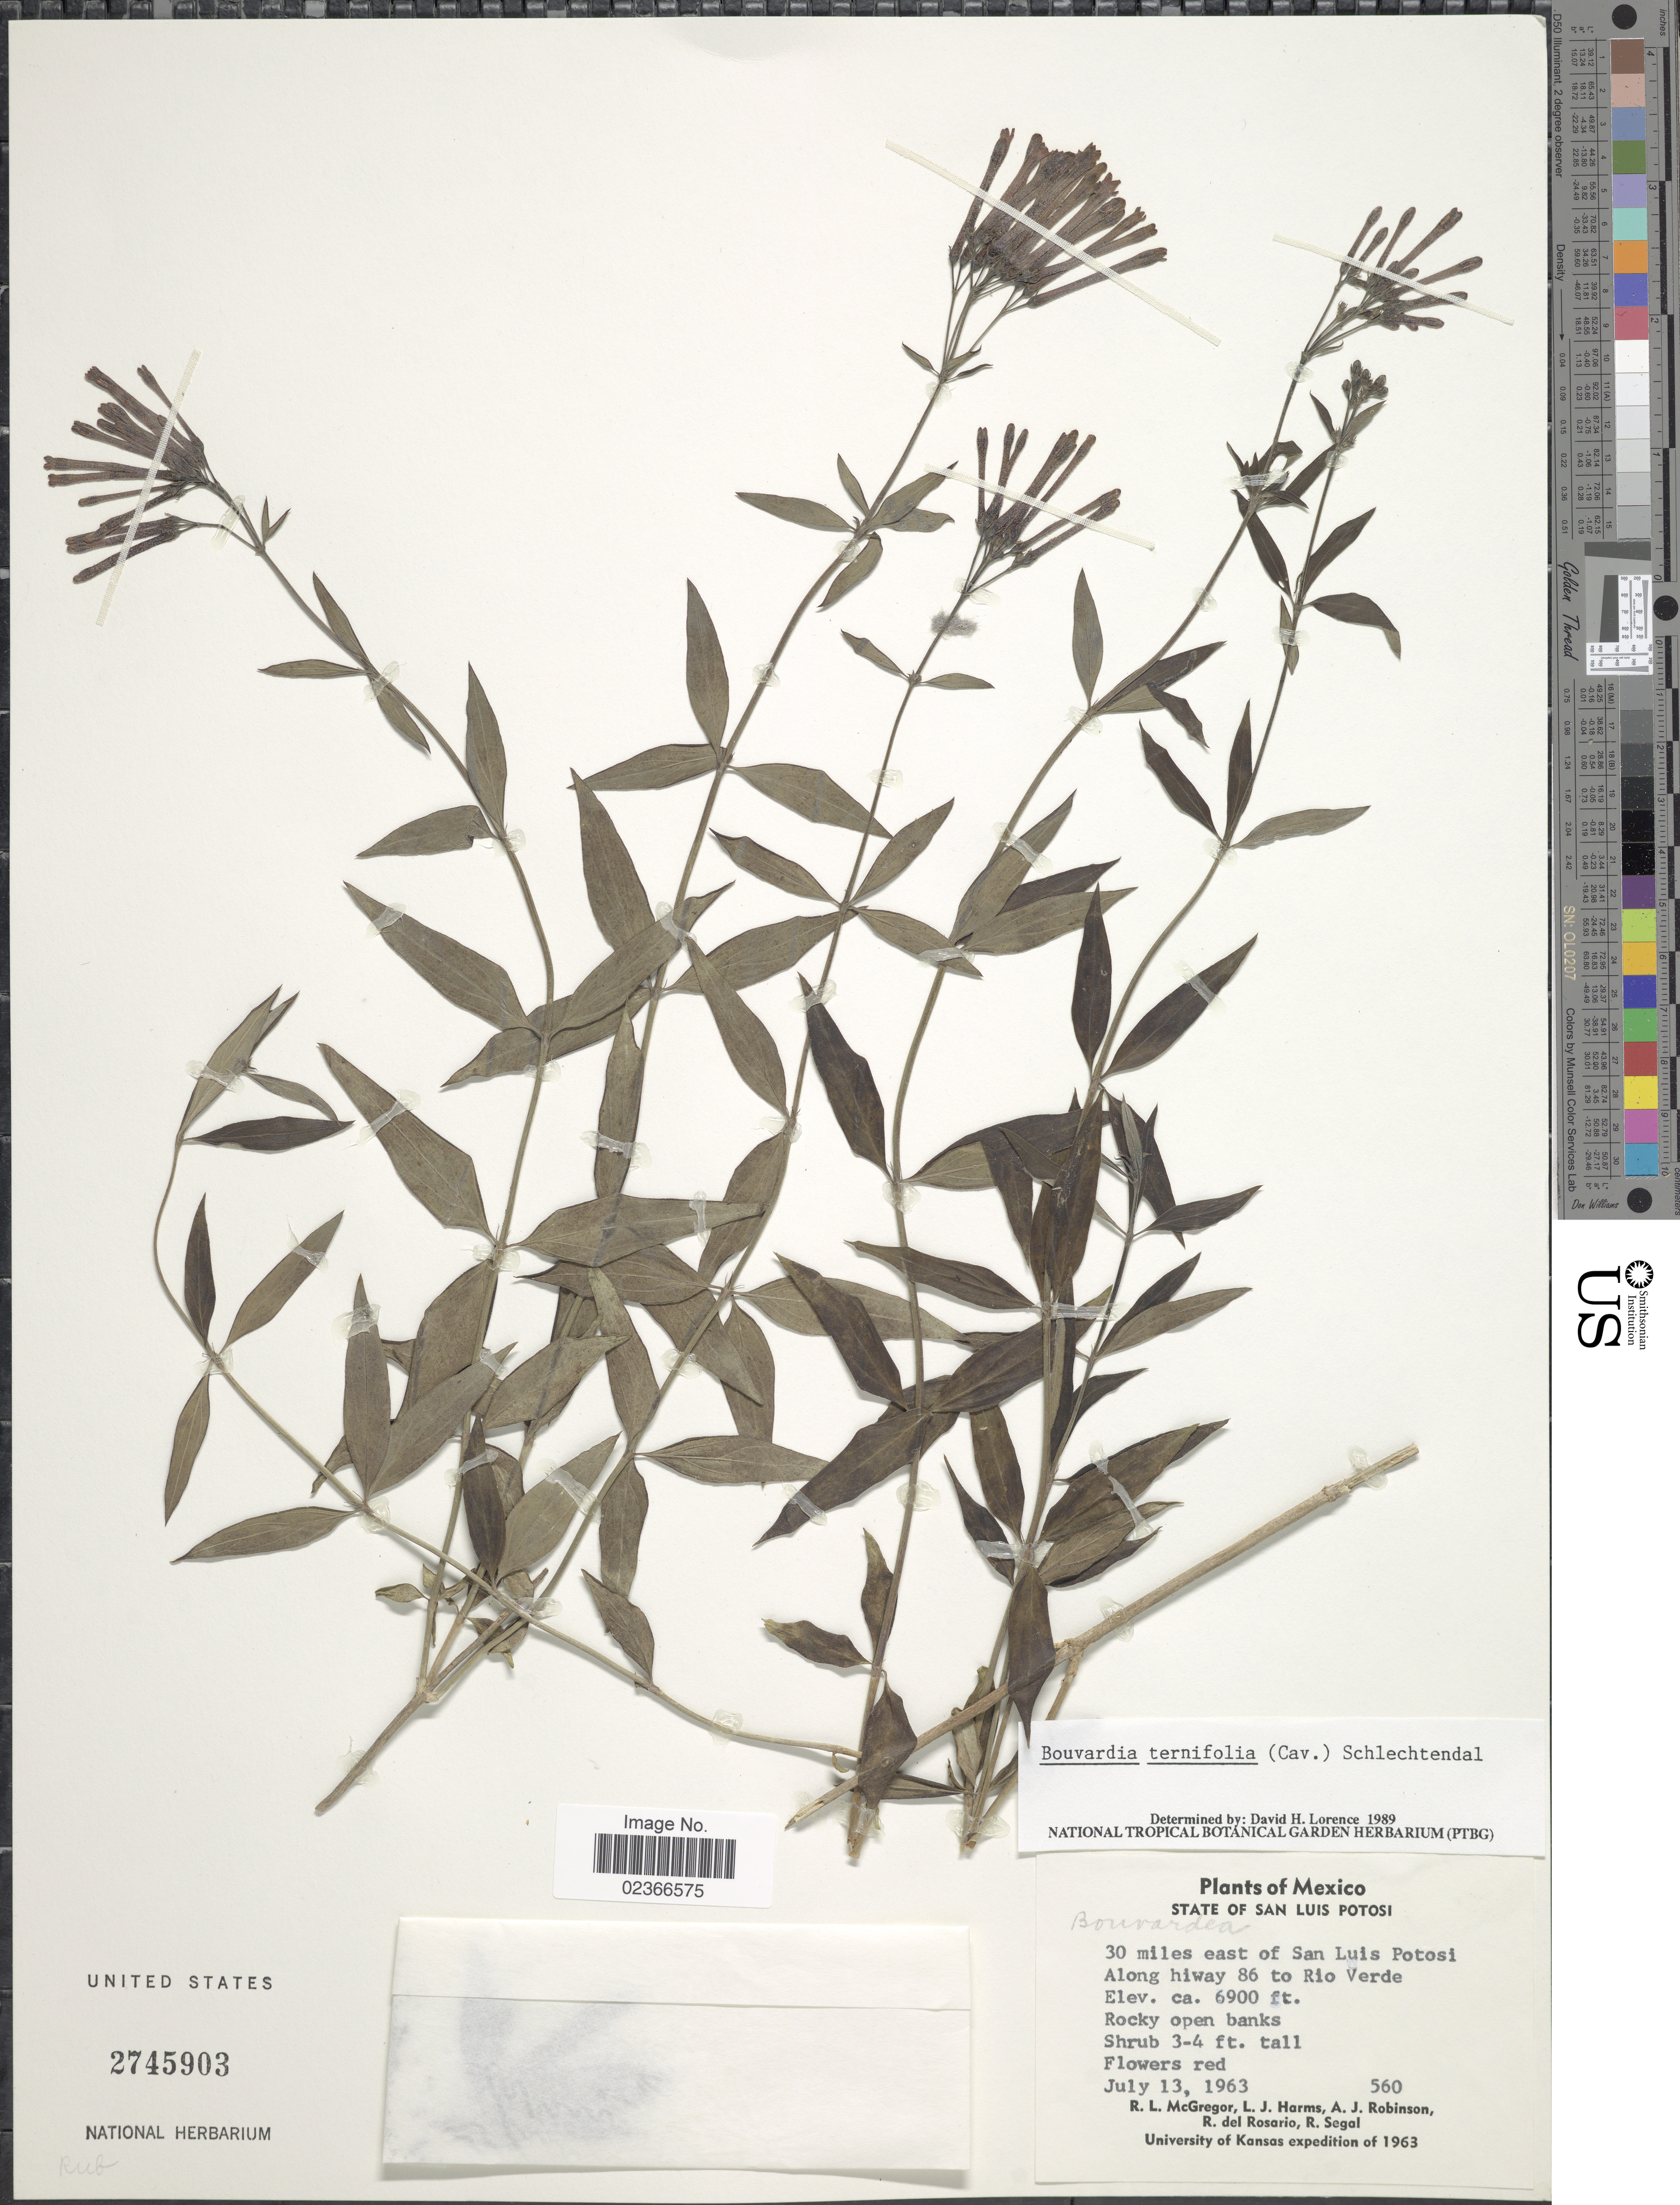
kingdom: Plantae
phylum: Tracheophyta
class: Magnoliopsida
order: Gentianales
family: Rubiaceae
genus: Bouvardia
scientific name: Bouvardia ternifolia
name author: (Cav.) Schltdl.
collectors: R. McGregor, L. Harms, A. J. Robinson, R. del Rosario & R. Segal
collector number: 560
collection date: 1963-07-13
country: Mexico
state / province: San Luis Potosí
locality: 30 miles east of San Luis Potosi. Along hiway to Rio Verde.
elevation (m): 2103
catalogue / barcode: US 2745903